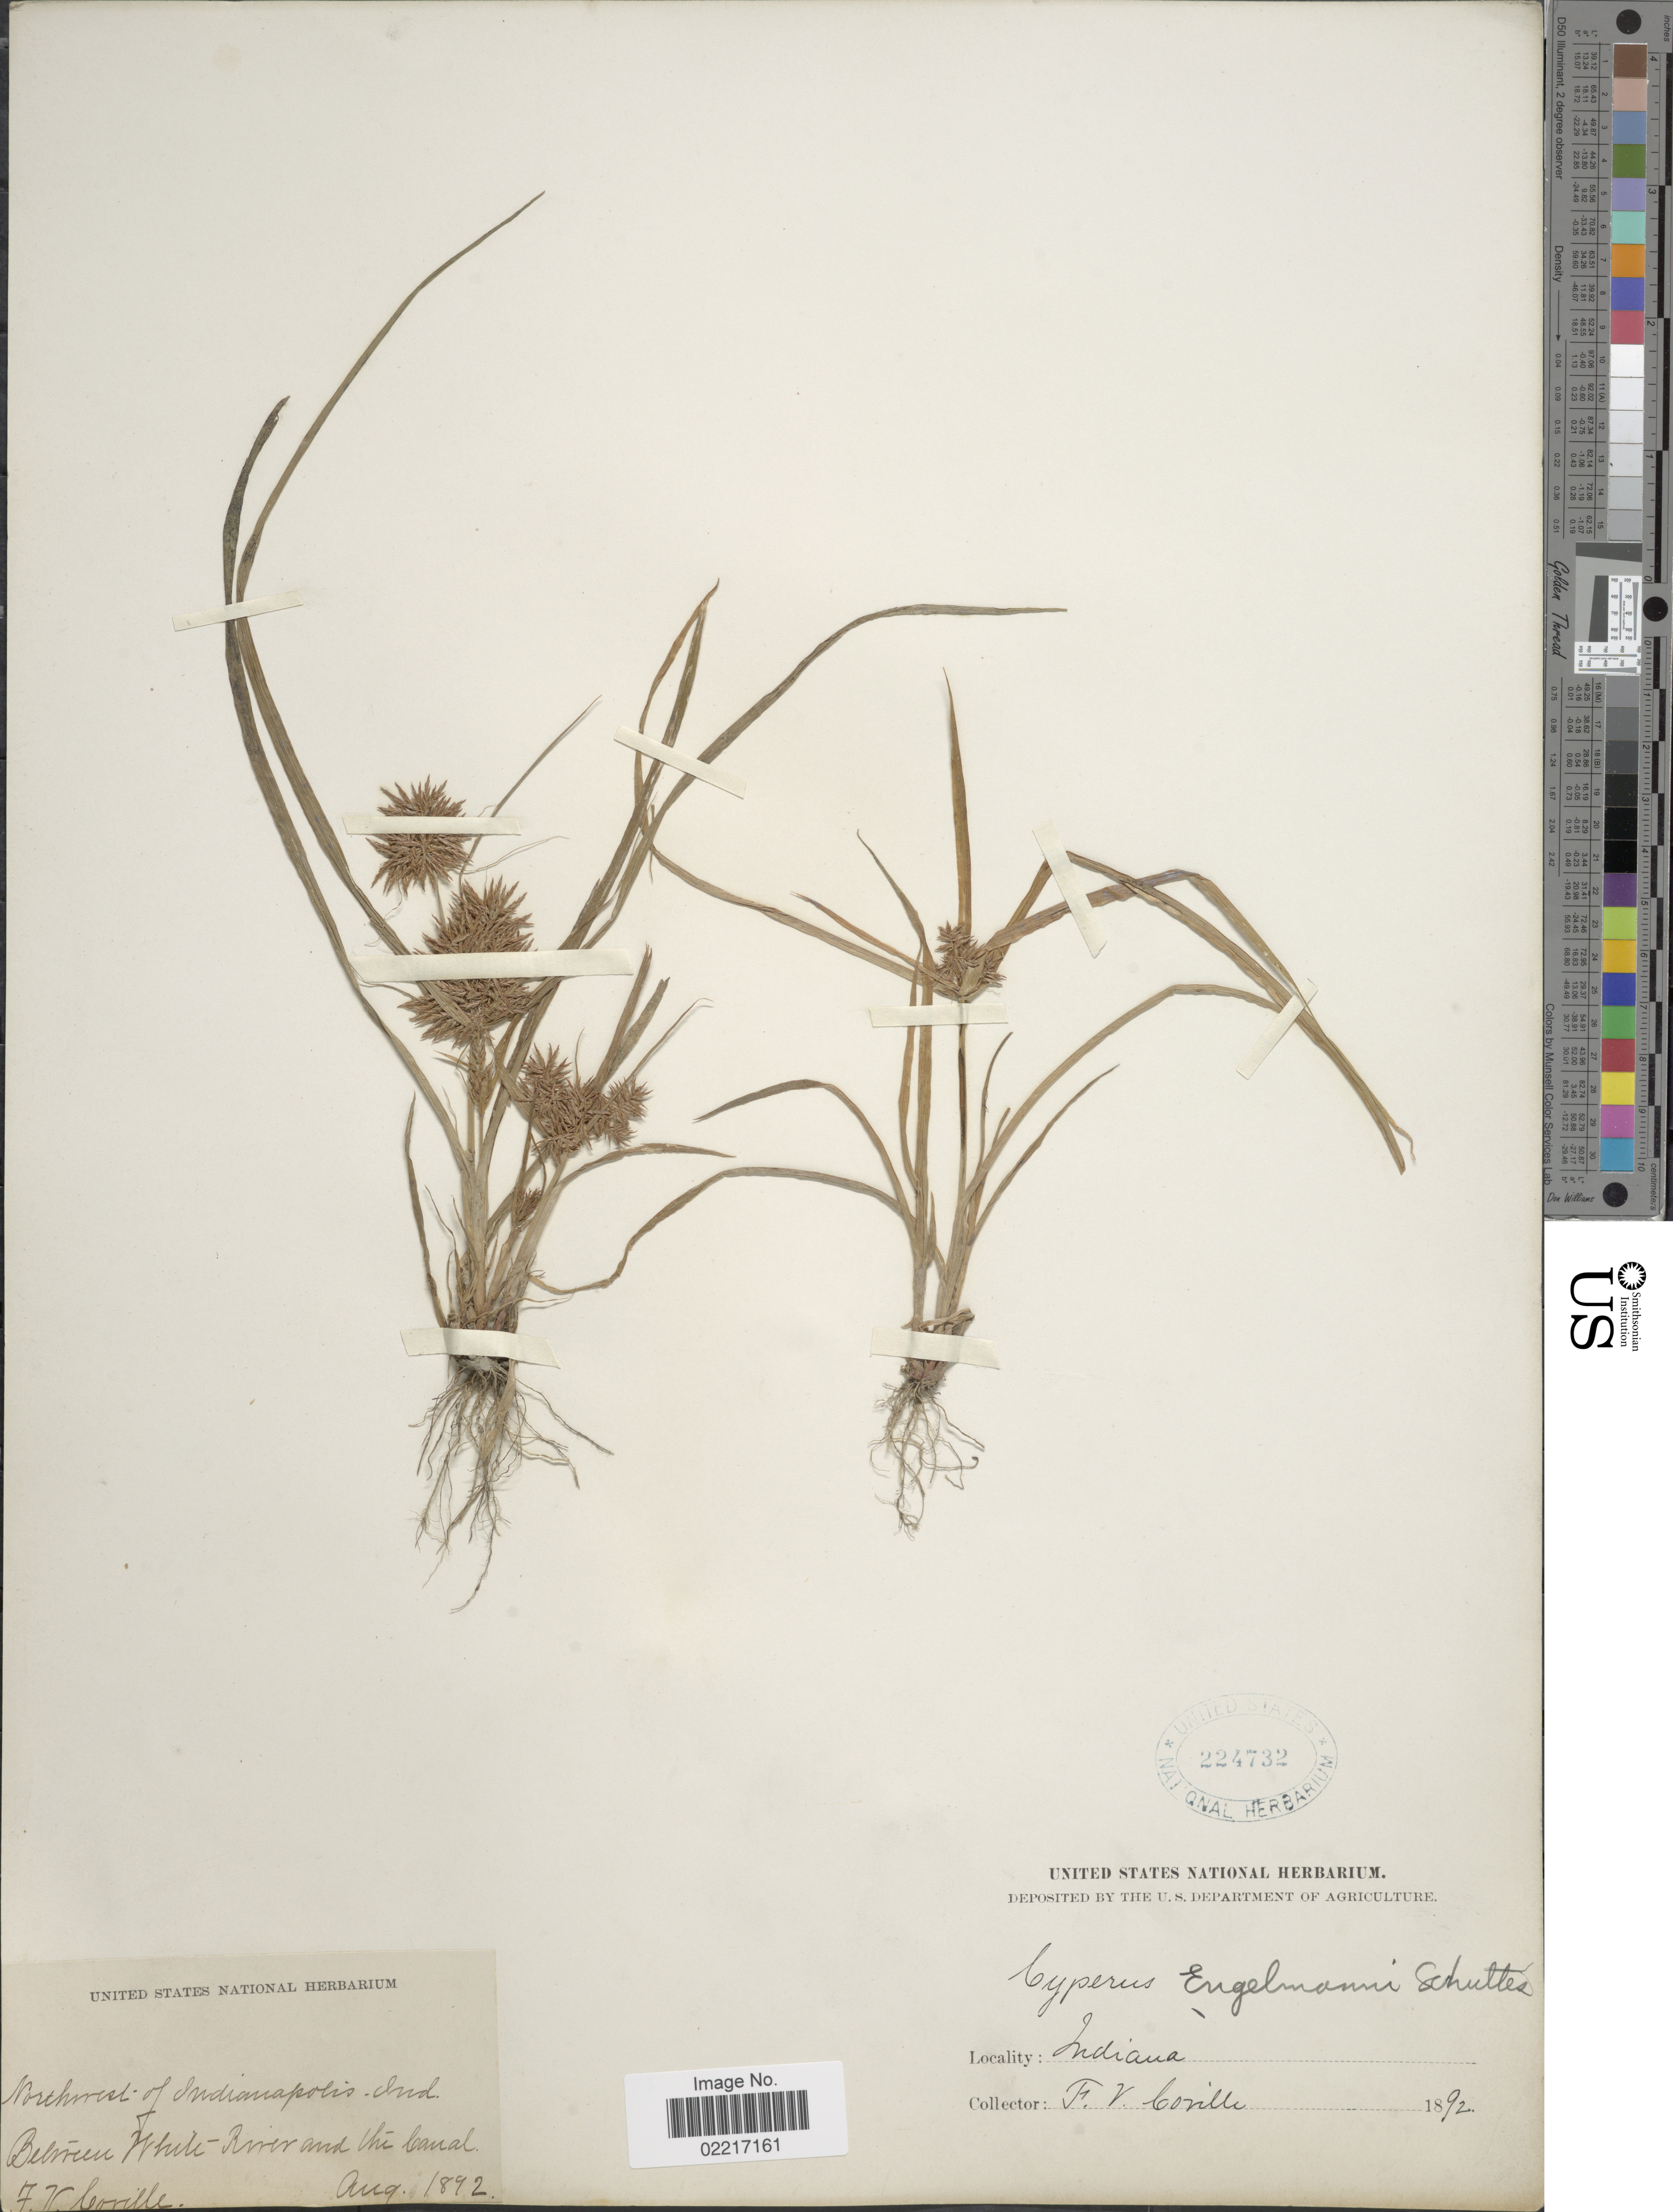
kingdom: Plantae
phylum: Tracheophyta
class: Liliopsida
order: Poales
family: Cyperaceae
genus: Cyperus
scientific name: Cyperus odoratus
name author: L.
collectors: F. V. Coville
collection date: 1892-08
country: United States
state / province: Indiana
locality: Between White River and the Canal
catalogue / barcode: US 224732